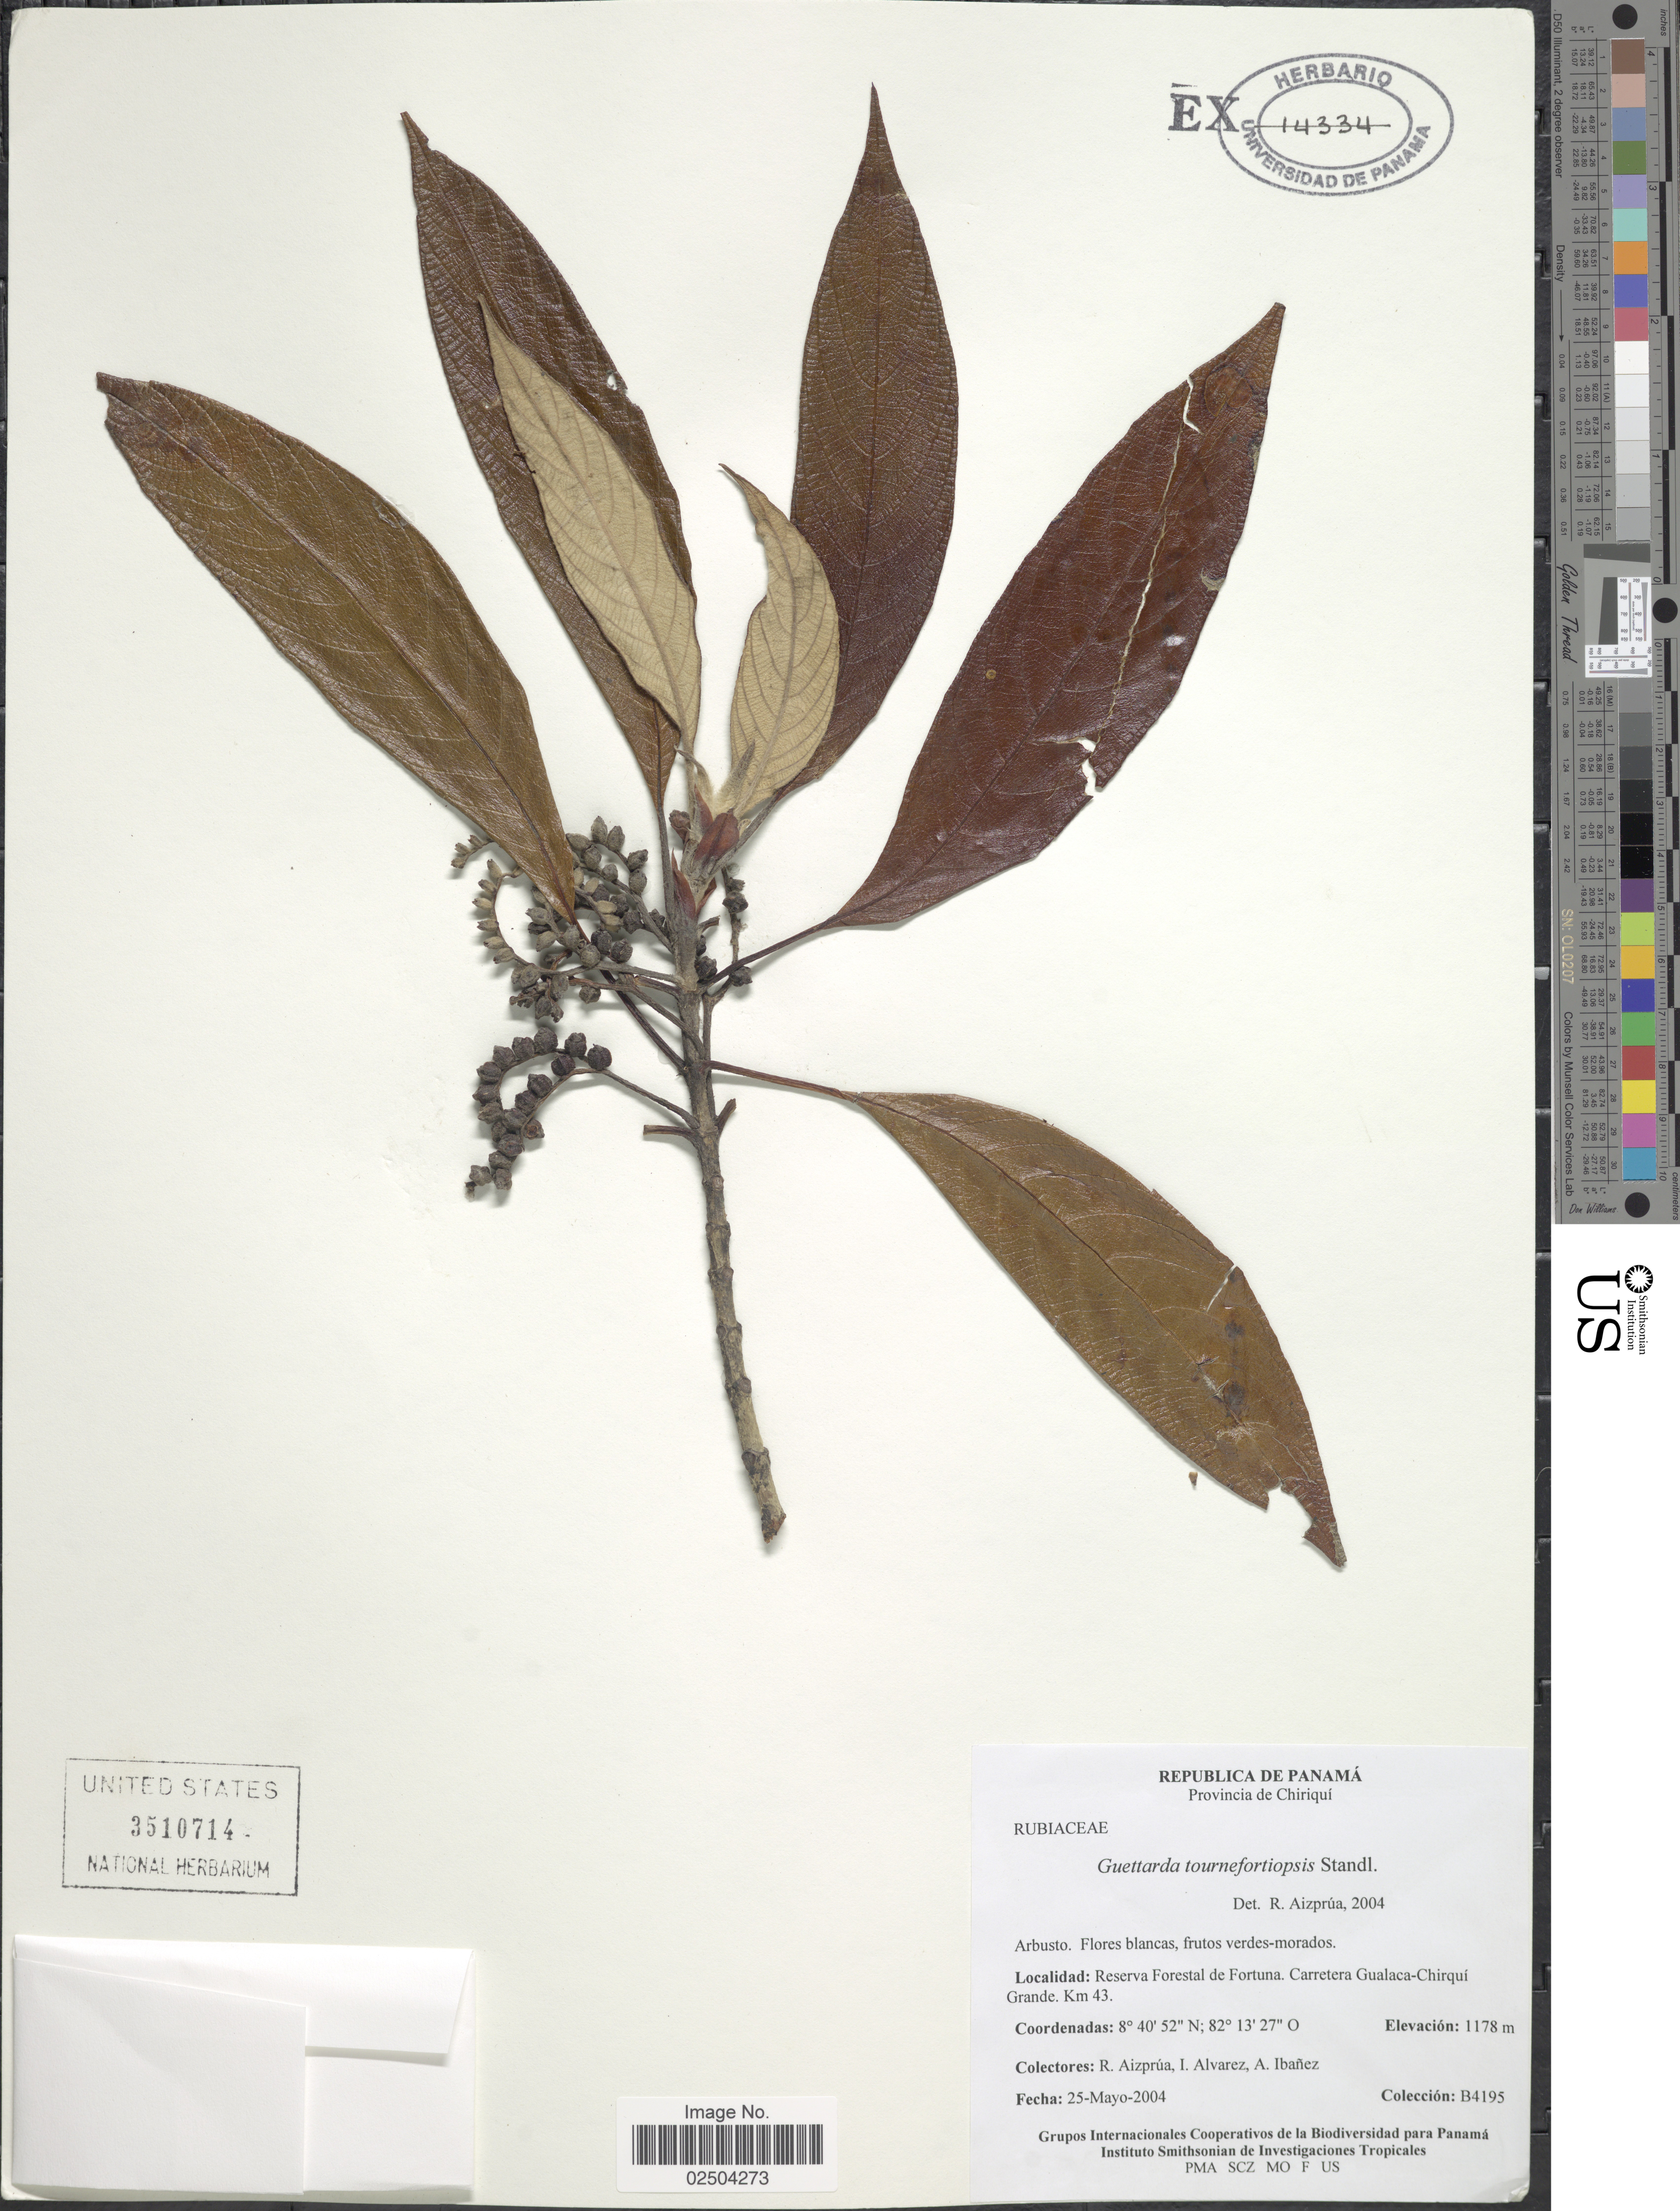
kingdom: Plantae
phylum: Tracheophyta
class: Magnoliopsida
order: Gentianales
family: Rubiaceae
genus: Guettarda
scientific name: Guettarda tournefortiopsis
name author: Standl.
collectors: R. Aizprúa, I. Alvarez & A. Ibáñez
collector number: B4195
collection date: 2004-05-25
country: Panama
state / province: Chiriqui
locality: Provincia de Chiriqui, Reserva Forestal de Fortuna, Carretera Gualaca-Chirqui Grande, Km 43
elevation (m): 1178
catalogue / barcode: US 3510714